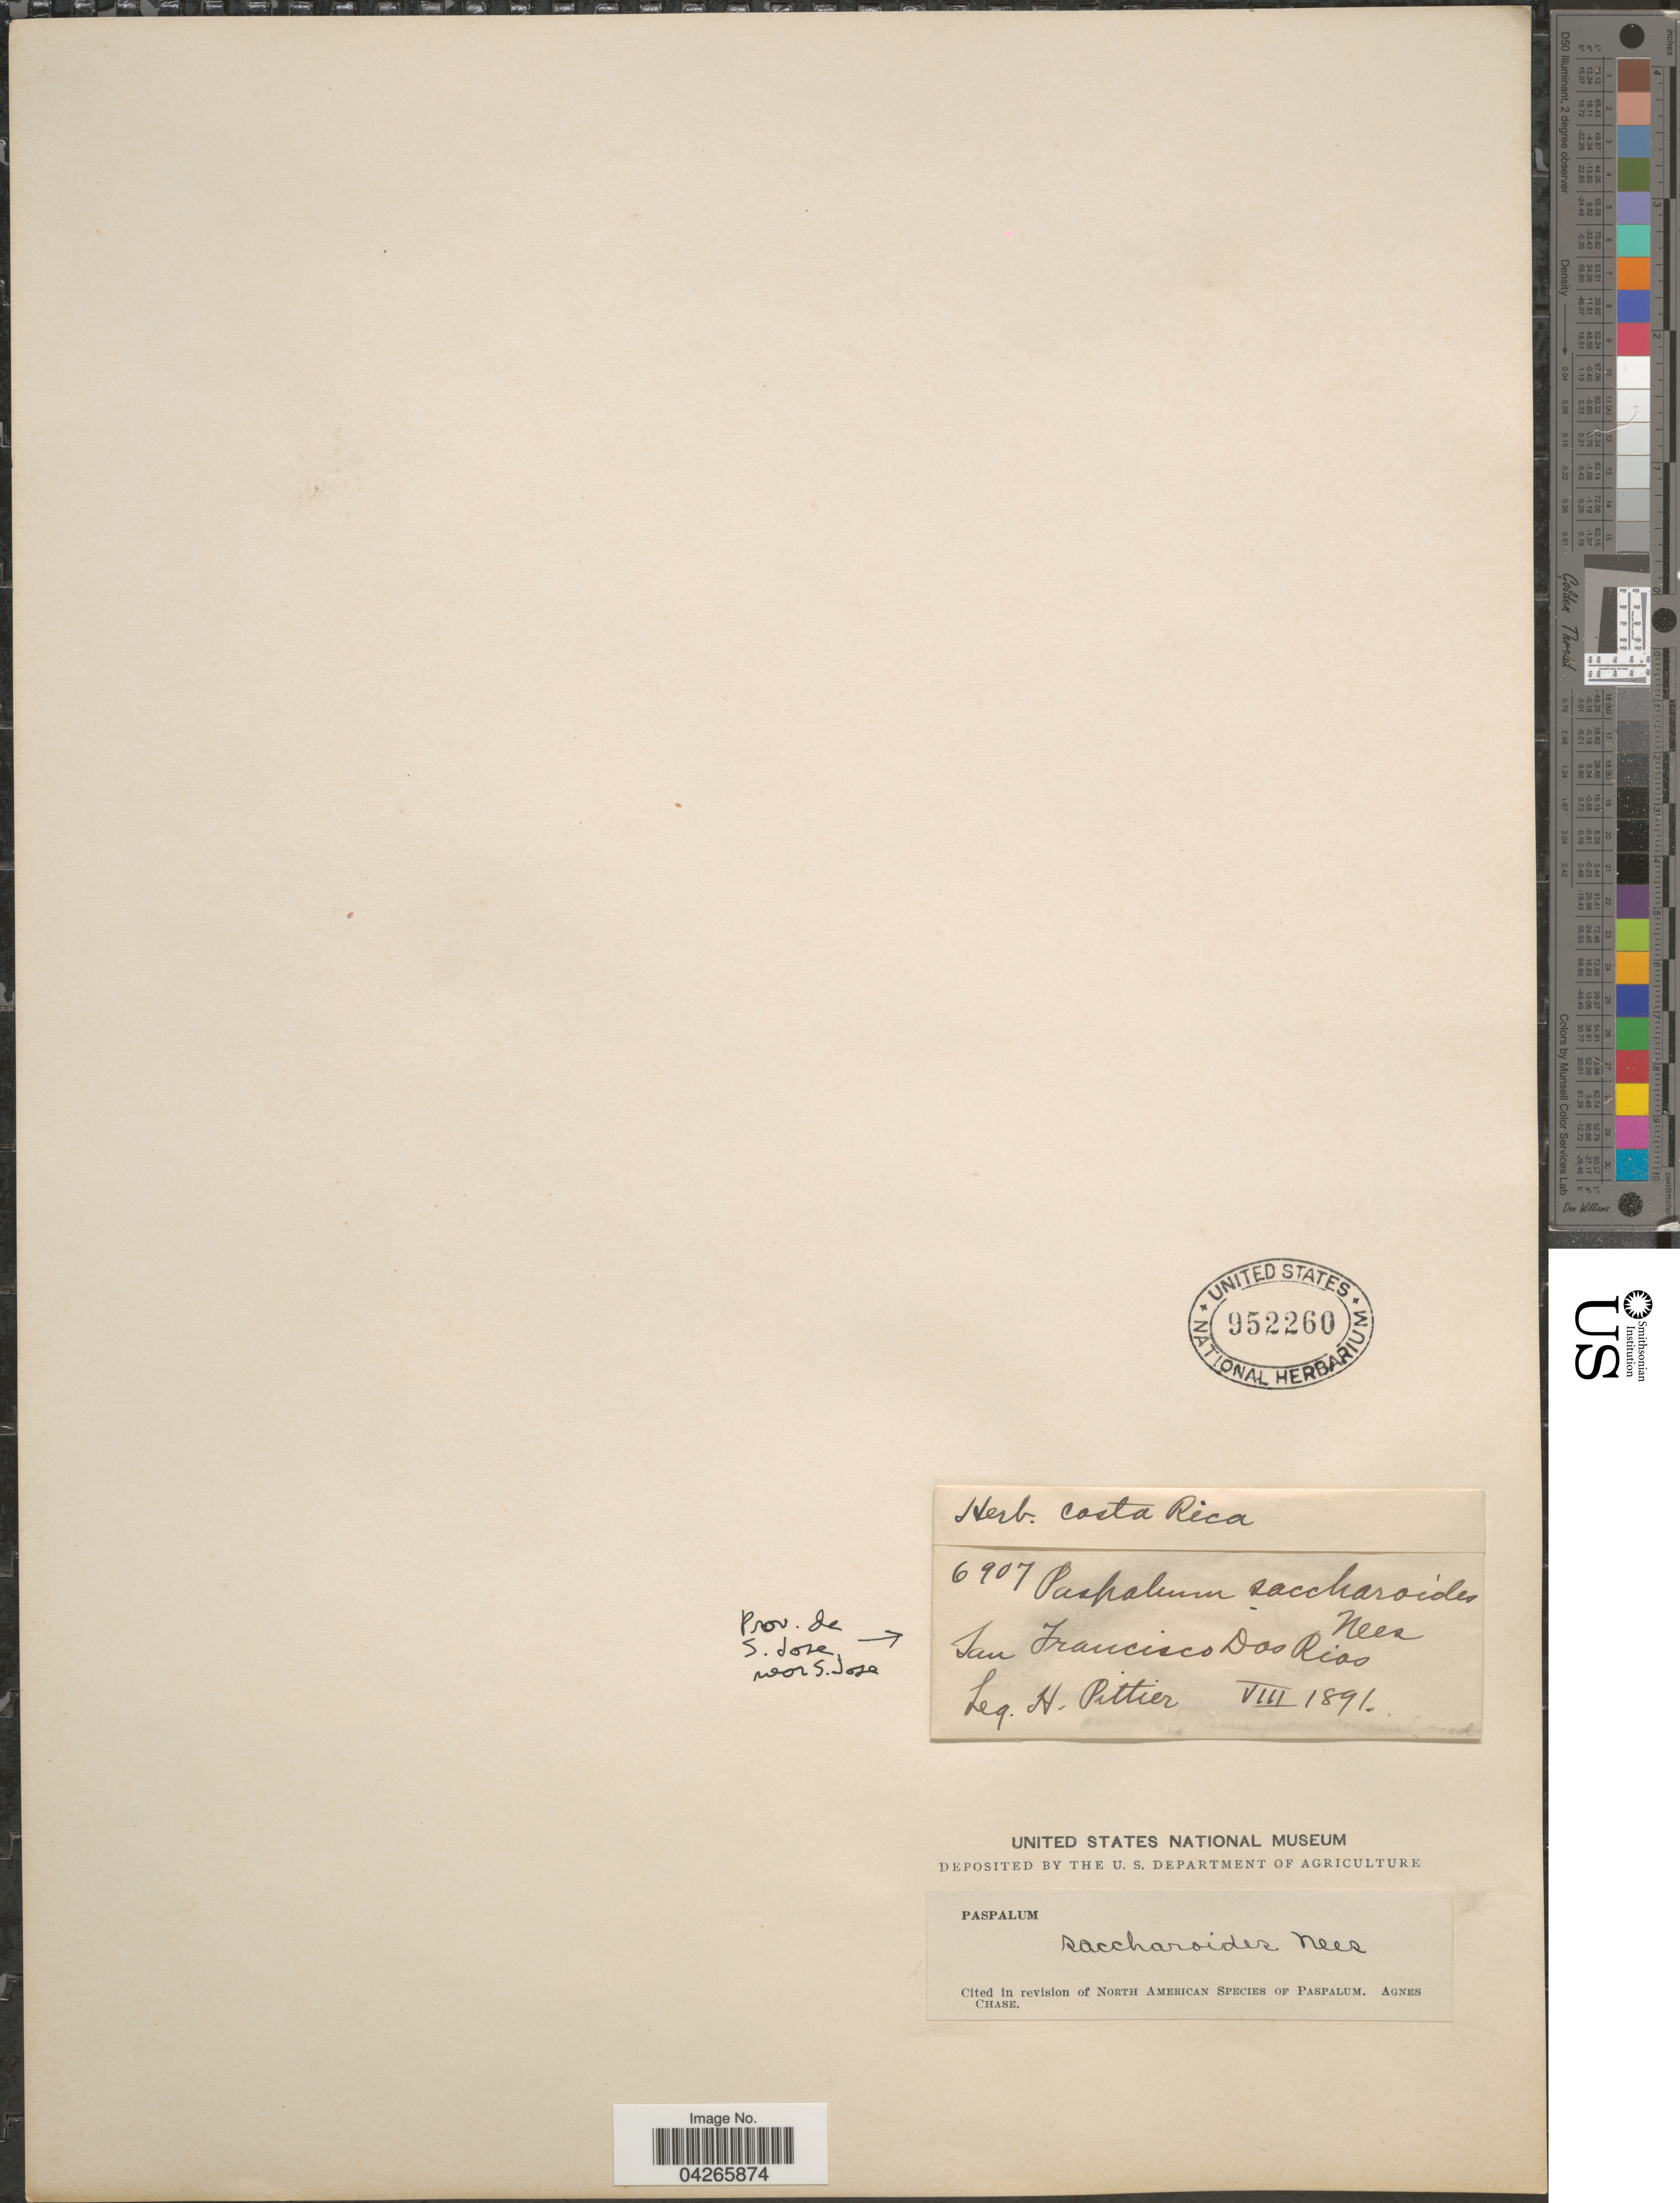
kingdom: Plantae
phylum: Tracheophyta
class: Liliopsida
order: Poales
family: Poaceae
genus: Paspalum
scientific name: Paspalum saccharoides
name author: Nees ex Trin.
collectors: H. F. Pittier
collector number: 6907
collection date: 1891-08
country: Costa Rica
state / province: San José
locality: Near S. Jose. San Francisco Dos Rios.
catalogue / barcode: US 952260